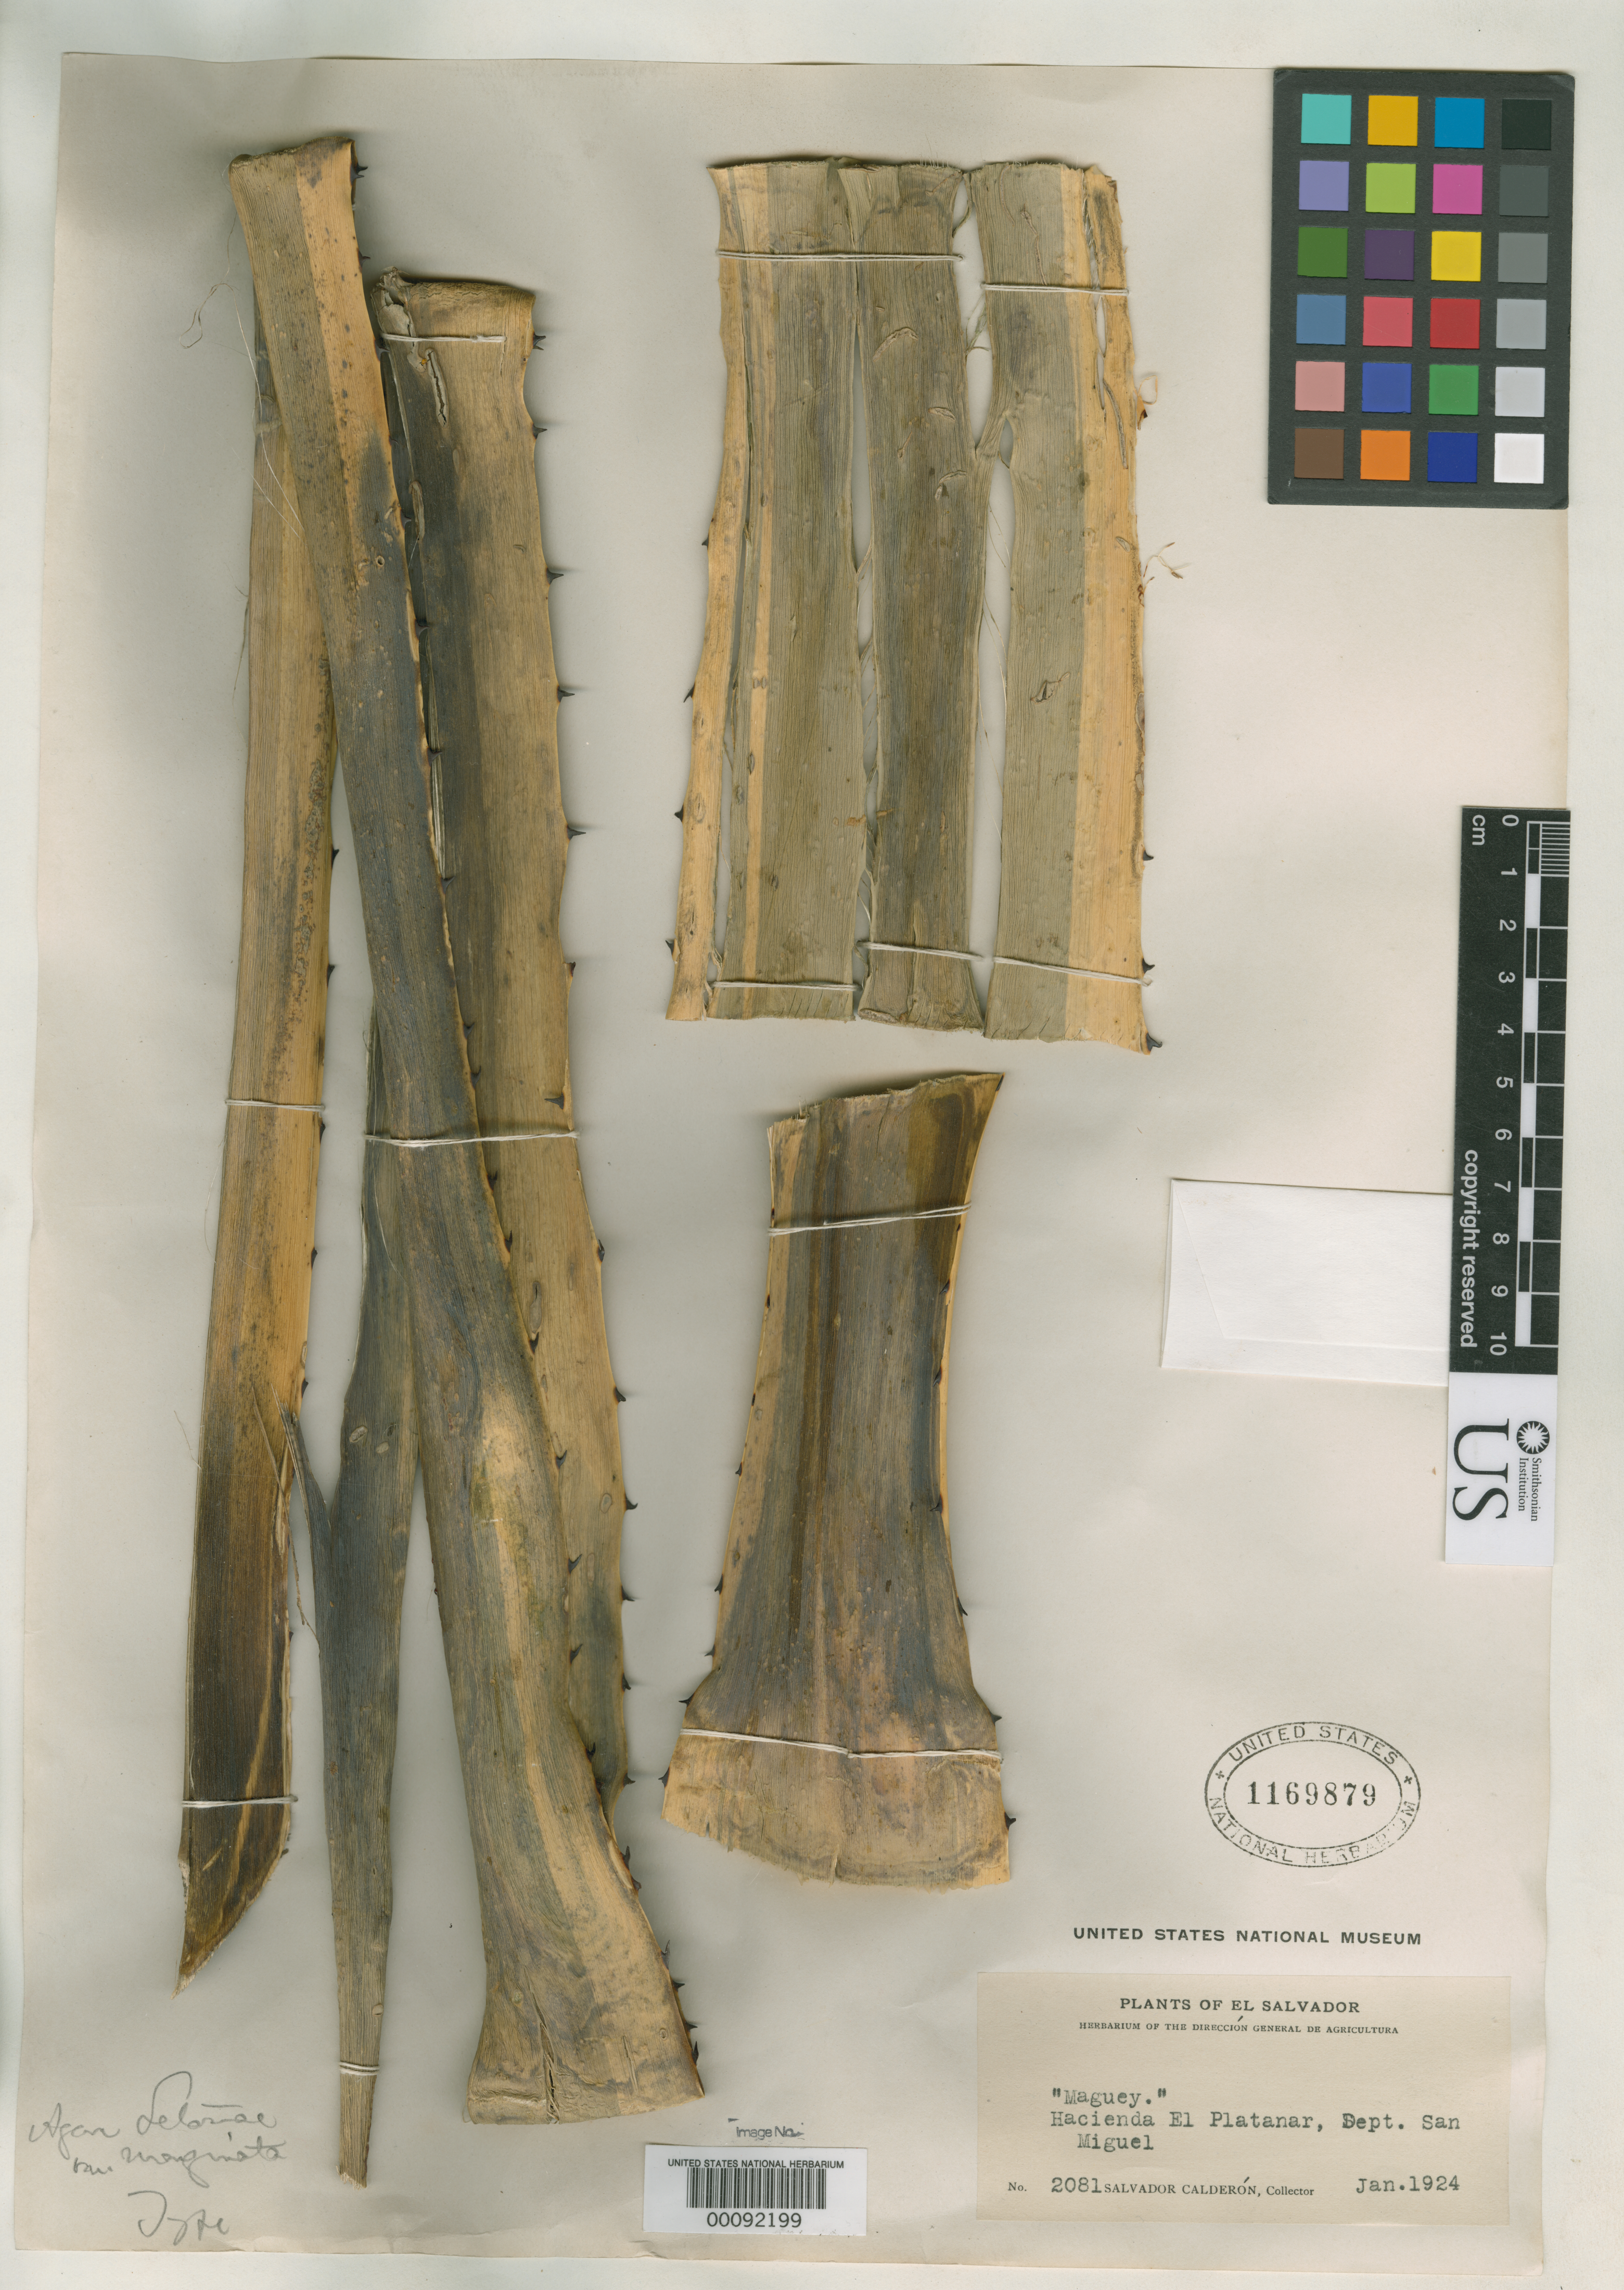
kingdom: Plantae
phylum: Tracheophyta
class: Liliopsida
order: Asparagales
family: Asparagaceae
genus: Agave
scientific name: Agave letonae var. marginata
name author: Trel.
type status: Holotype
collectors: S. Calderón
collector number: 2081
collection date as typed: Jan 1924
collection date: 1924-01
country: El Salvador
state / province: San Miguel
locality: Hacienda El Platanar.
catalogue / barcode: US 1169879